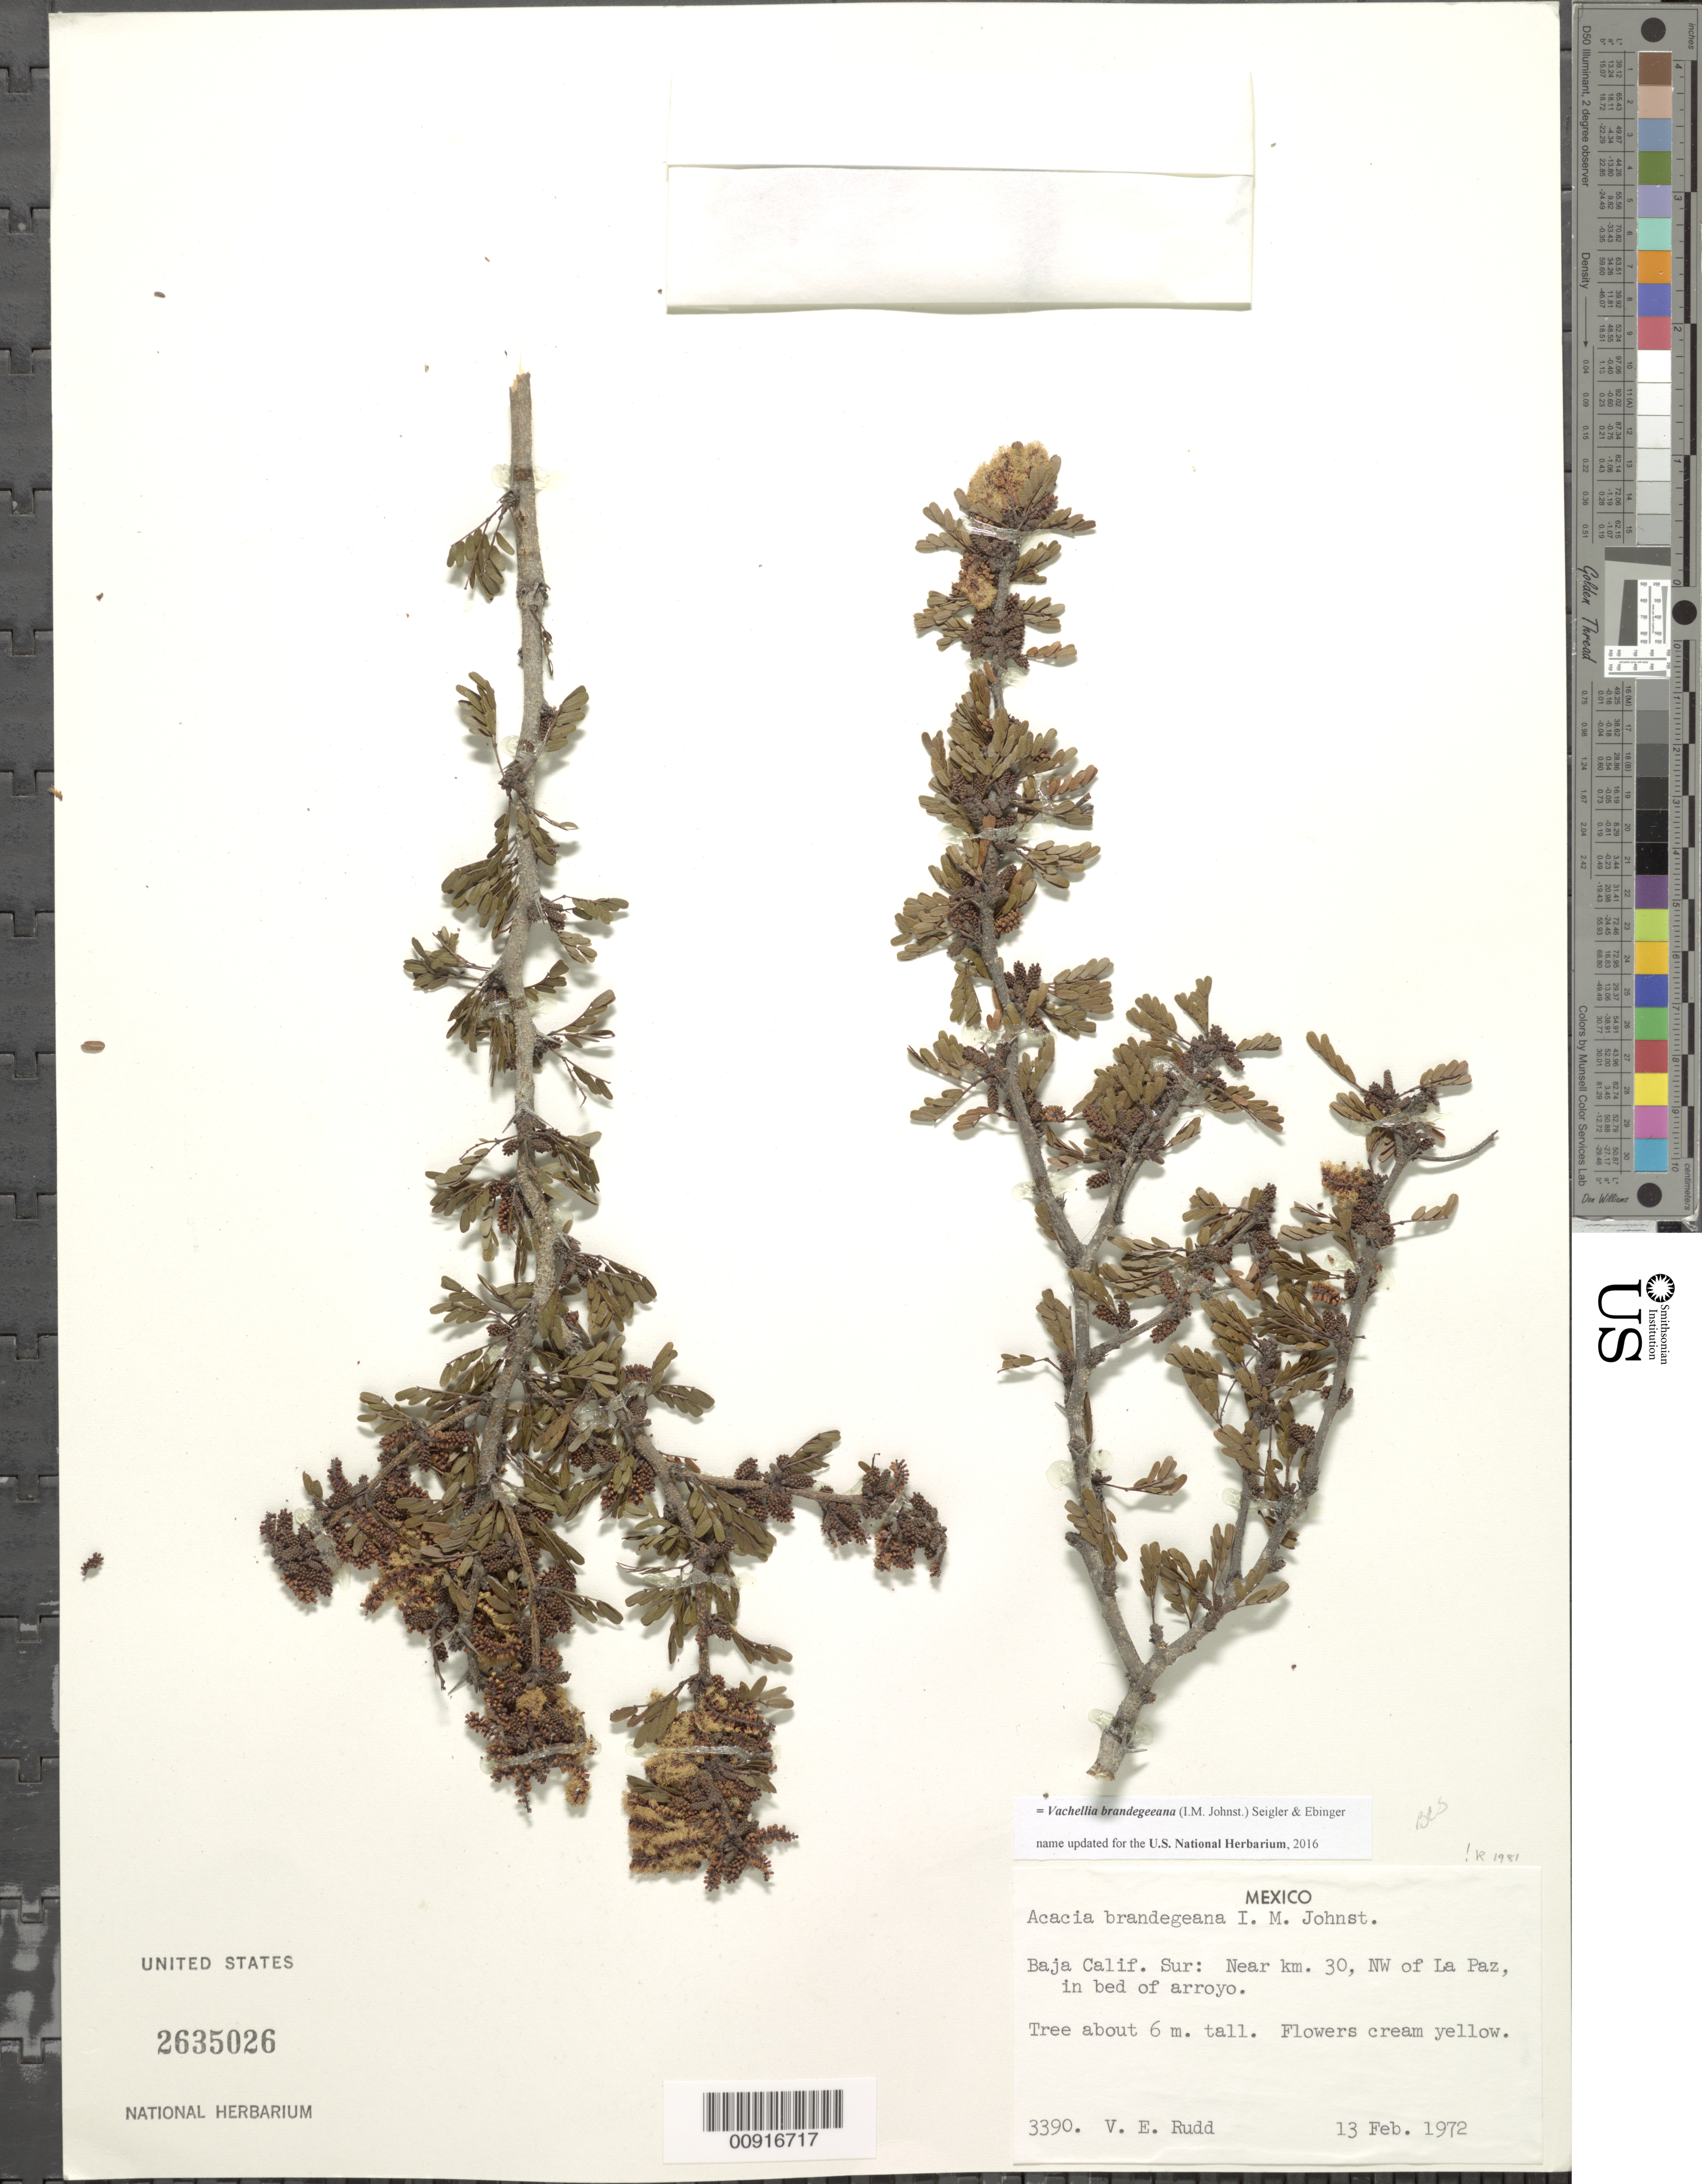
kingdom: Plantae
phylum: Tracheophyta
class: Magnoliopsida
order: Fabales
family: Fabaceae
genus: Vachellia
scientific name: Vachellia brandegeana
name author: (I.M. Johnst.) Seigler & Ebinger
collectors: V. E. Rudd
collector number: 3390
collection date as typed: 13 Feb 1972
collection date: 1972-02-13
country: Mexico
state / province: Baja California Sur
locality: Baja California Sur: Near km. 30, NW of La Paz.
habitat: In bed of arroyo.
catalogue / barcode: US 2635026